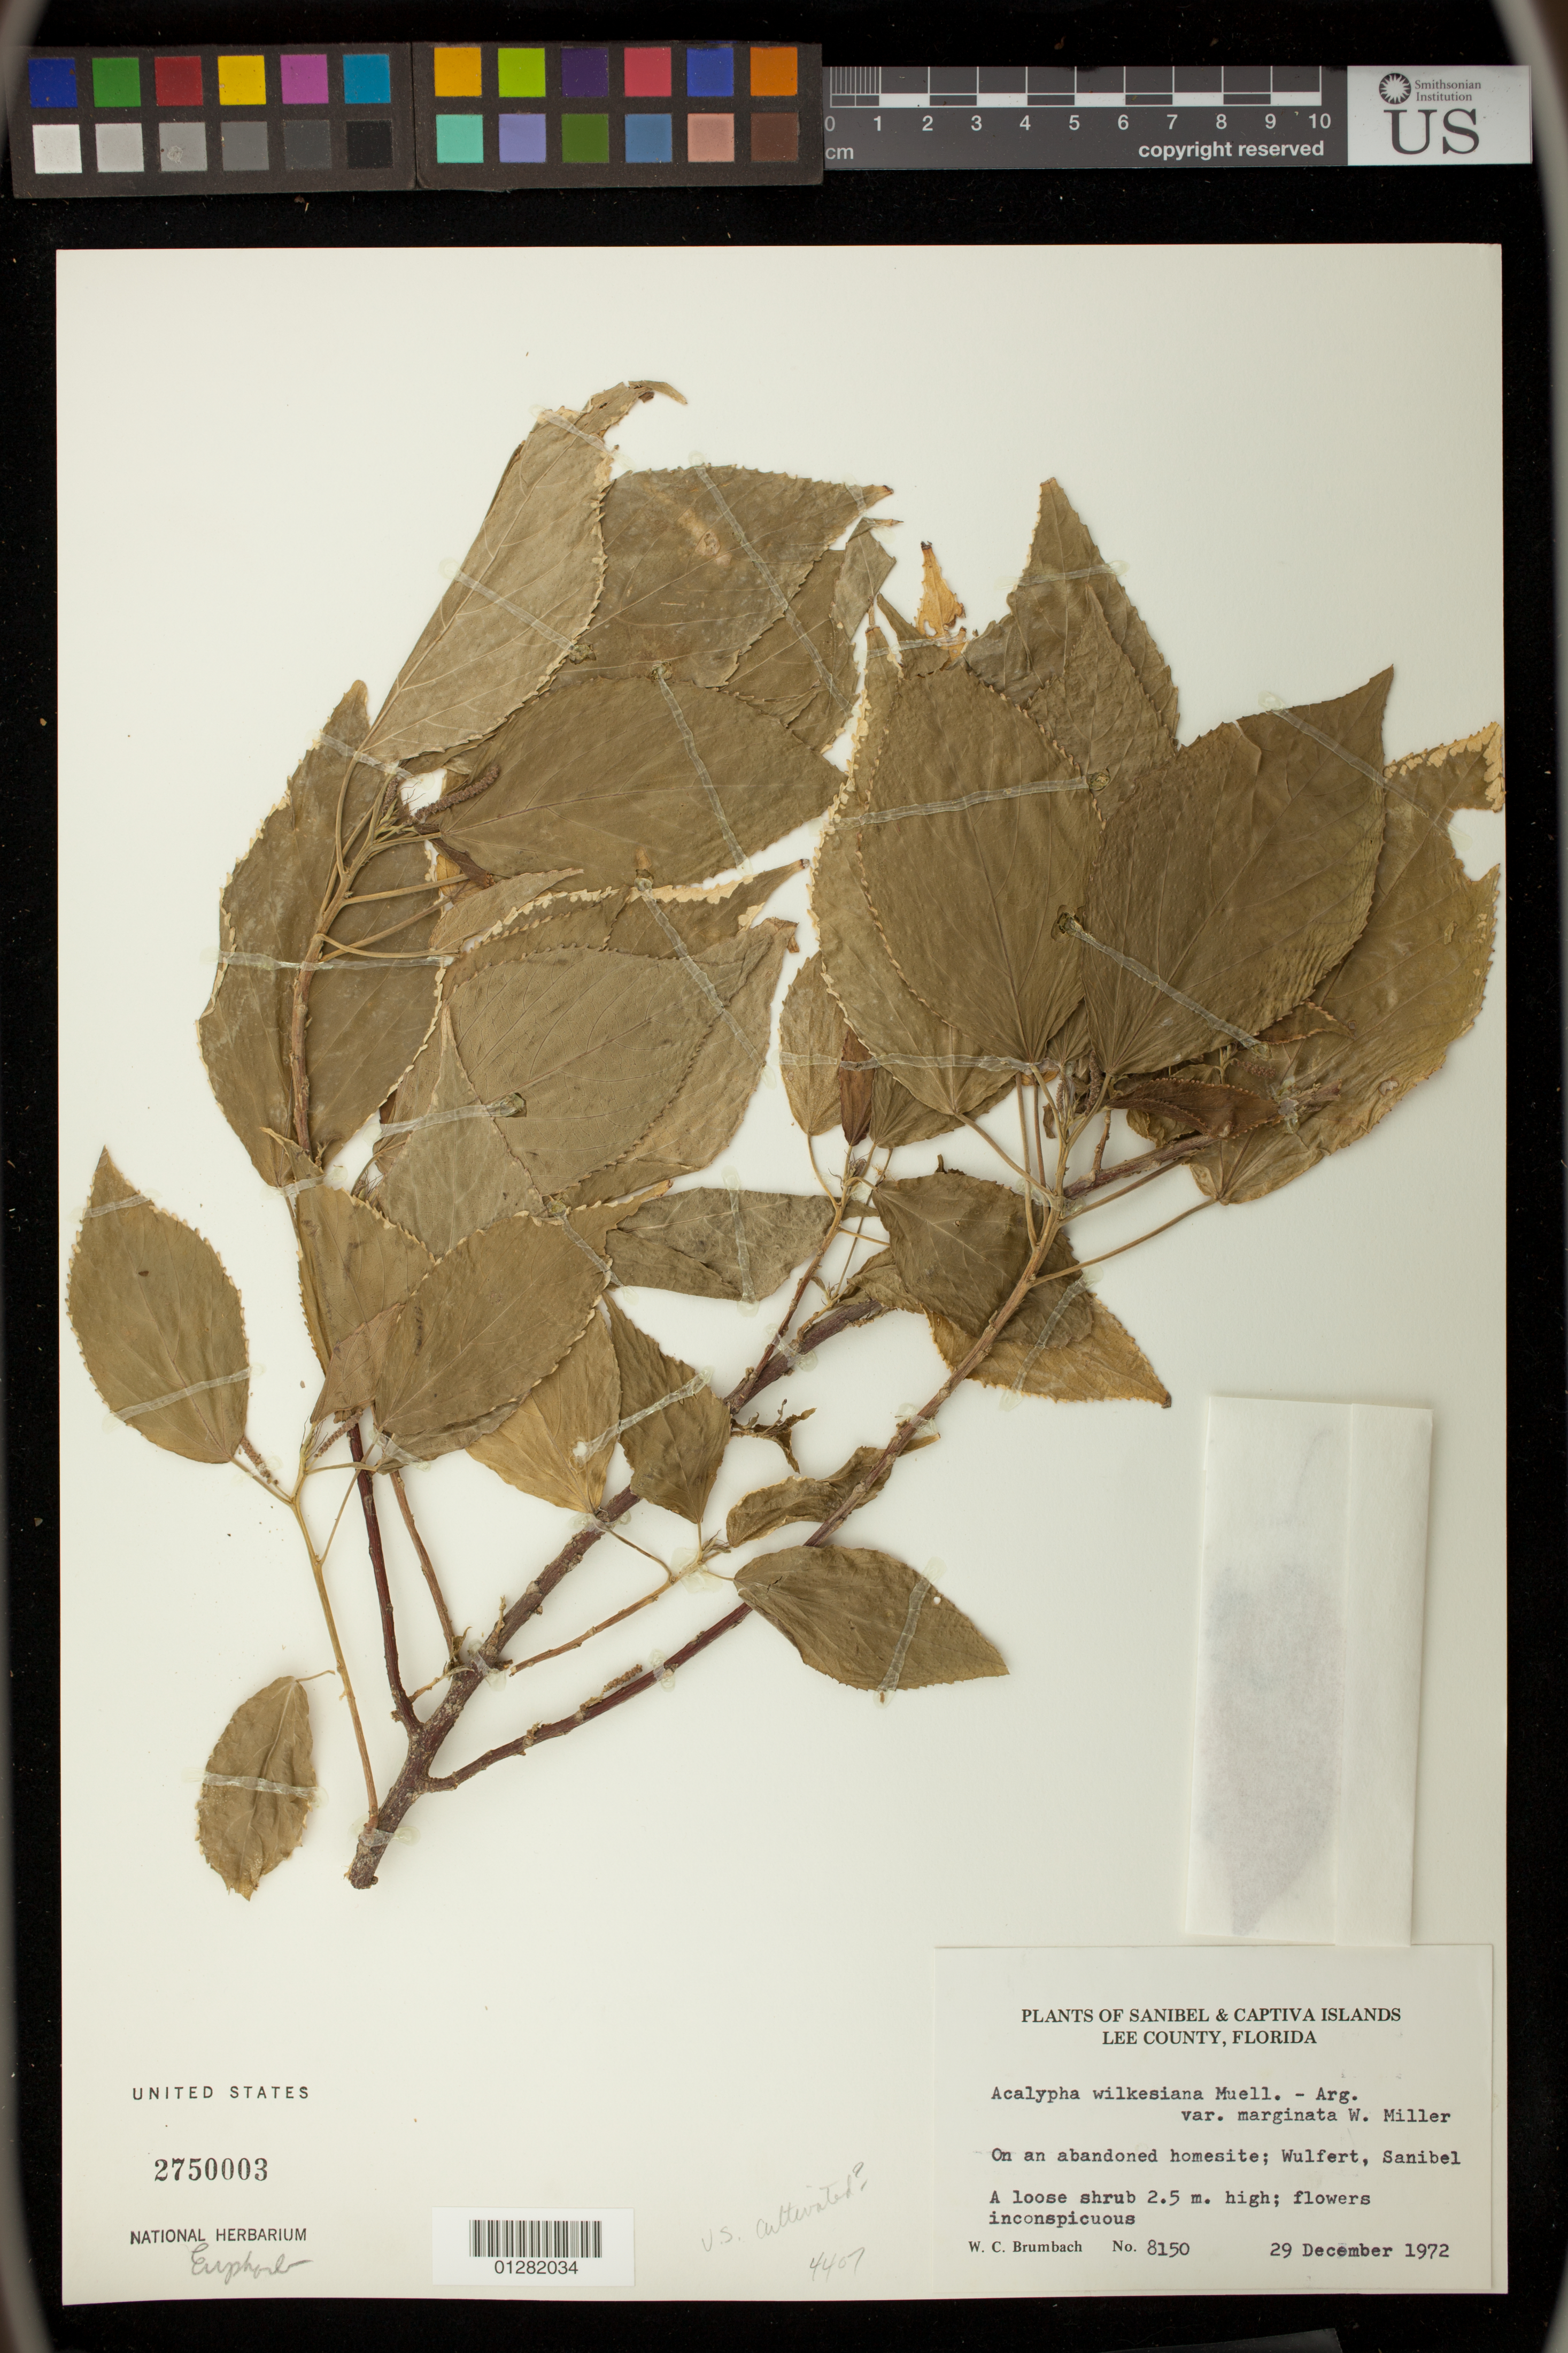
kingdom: Plantae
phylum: Tracheophyta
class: Magnoliopsida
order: Malpighiales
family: Euphorbiaceae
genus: Acalypha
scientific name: Acalypha wilkesiana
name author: Müll. Arg. in DC.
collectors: W. C. Brumbach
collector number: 8150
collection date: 1972-12-29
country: United States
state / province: Florida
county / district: Lee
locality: Sanibel & Captiva Islands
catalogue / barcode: US 2750003